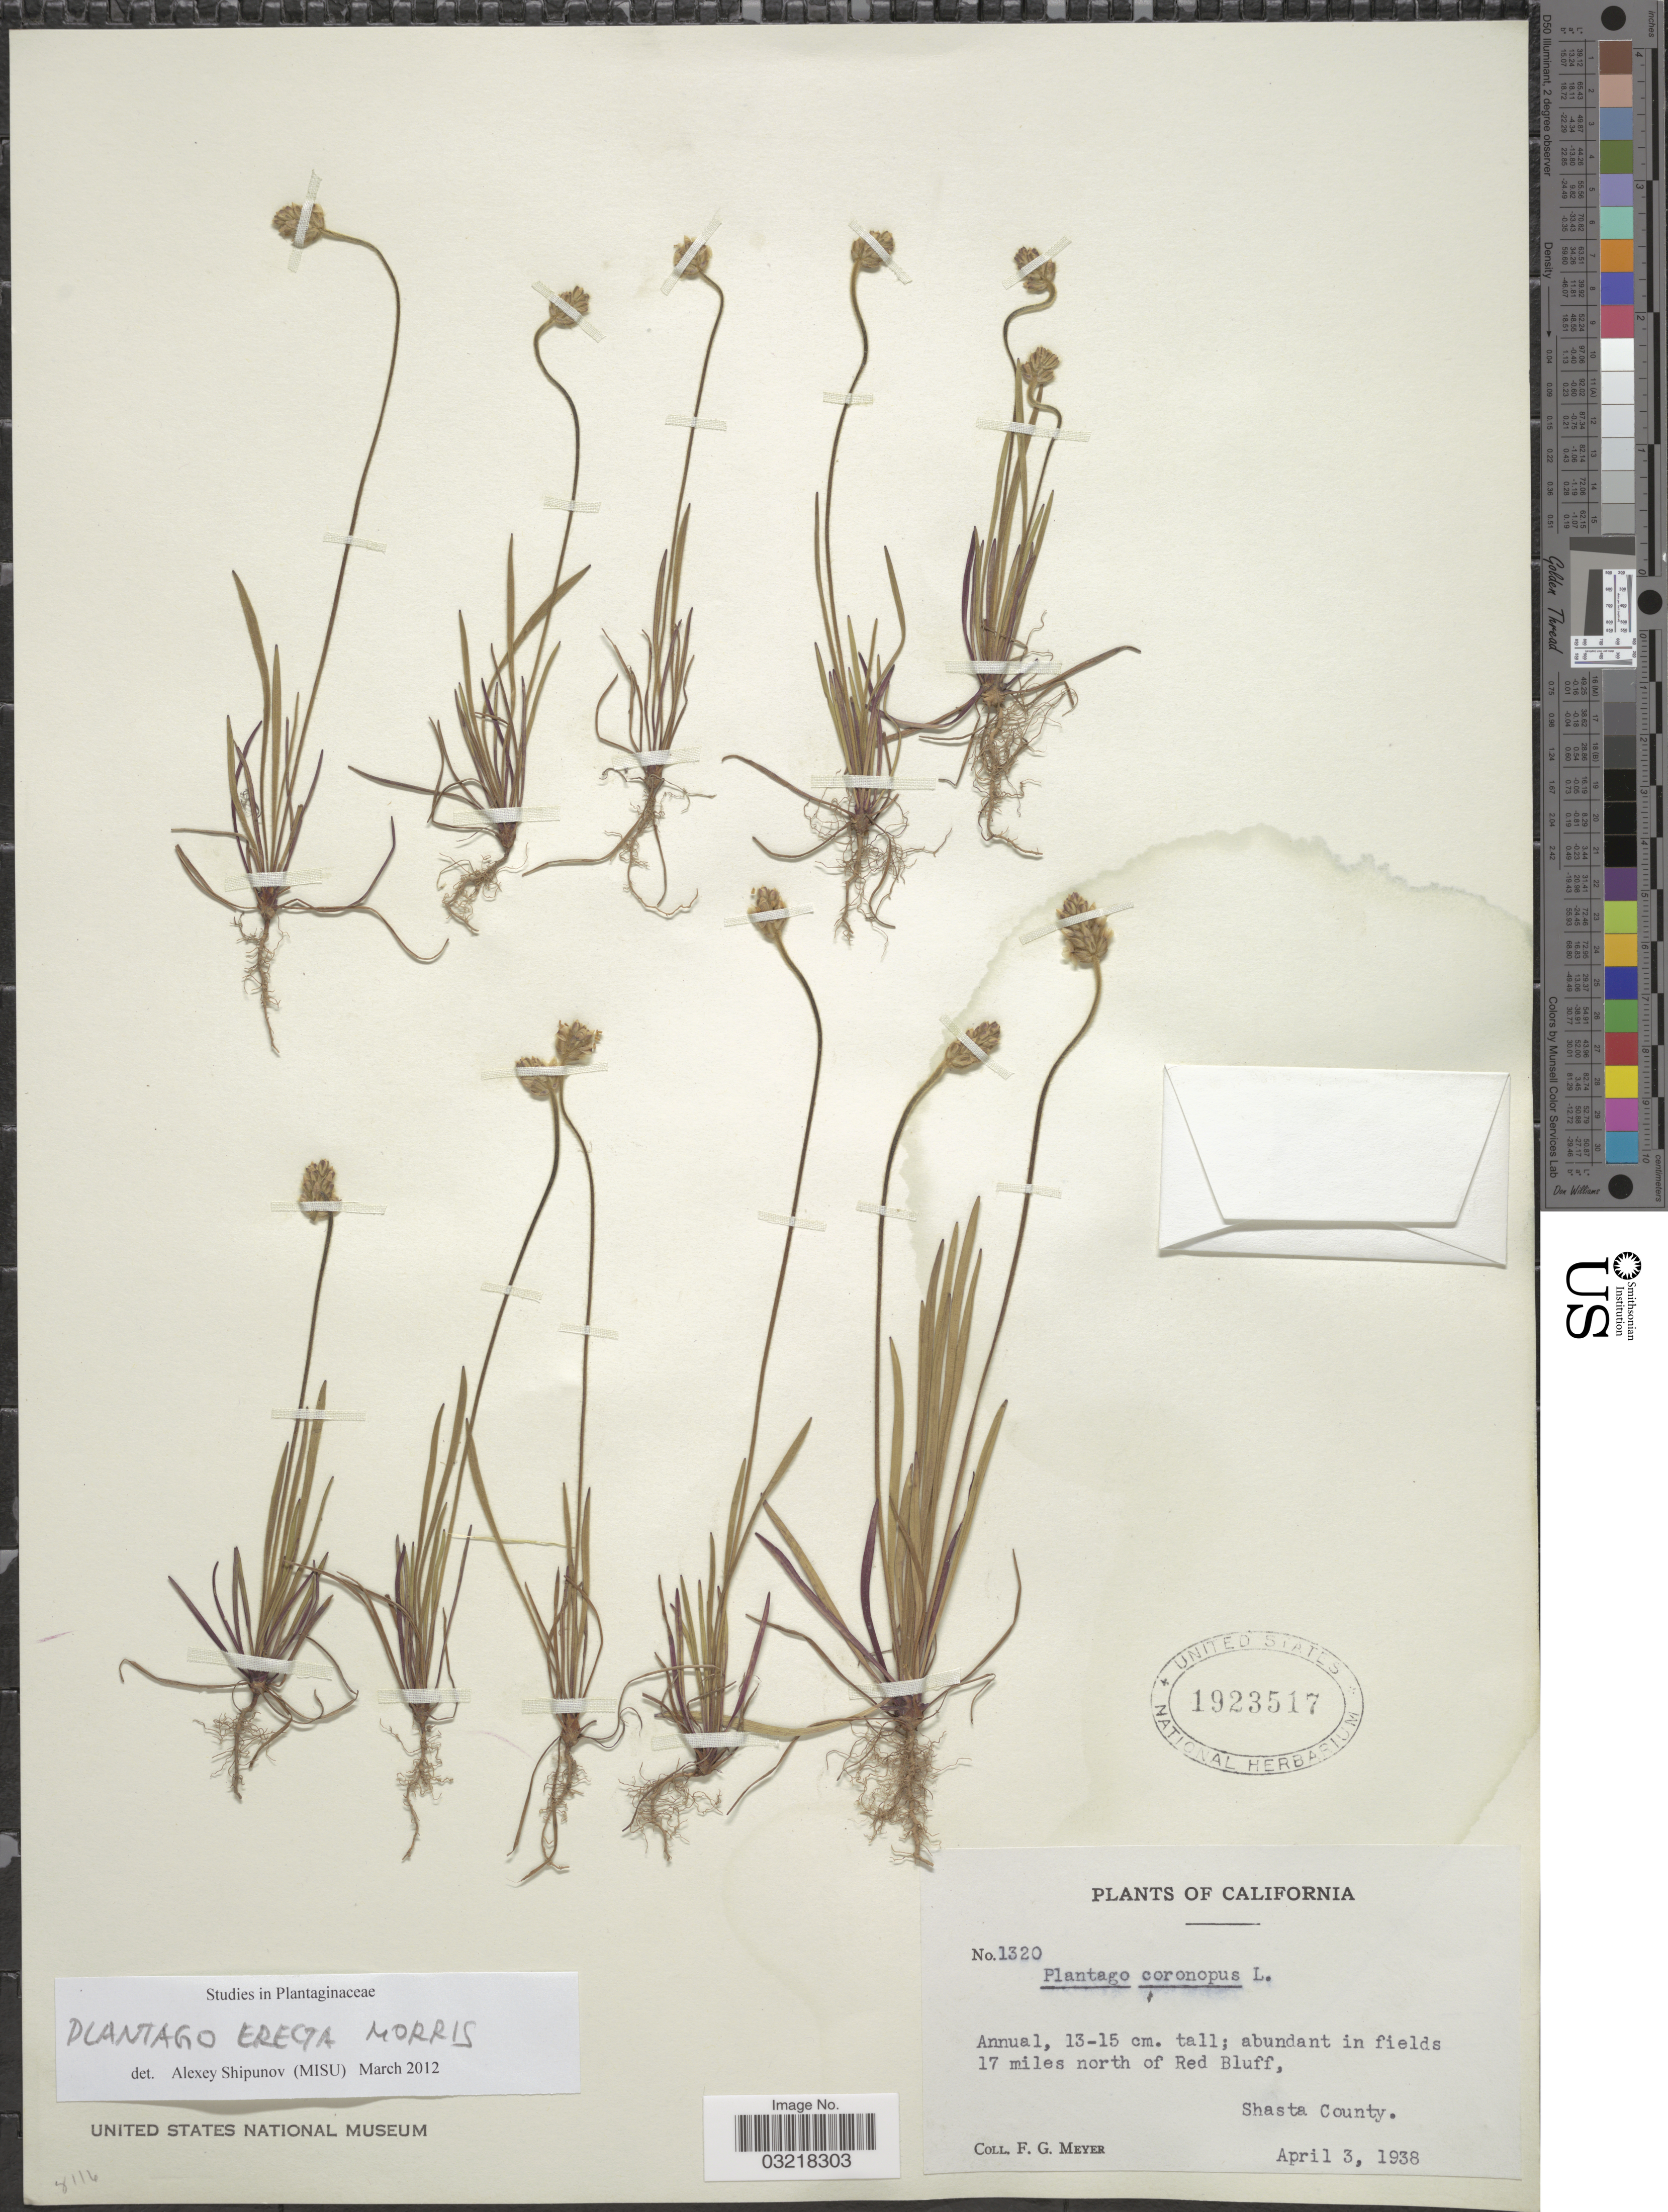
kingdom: Plantae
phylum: Tracheophyta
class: Magnoliopsida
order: Lamiales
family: Plantaginaceae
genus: Plantago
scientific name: Plantago erecta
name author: Morris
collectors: F. G. Meyer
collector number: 1320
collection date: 1938-04-03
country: United States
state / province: California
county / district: Shasta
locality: Abundant in fields 17 miles north of Red Bluff, Shasta County.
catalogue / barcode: US 1923517